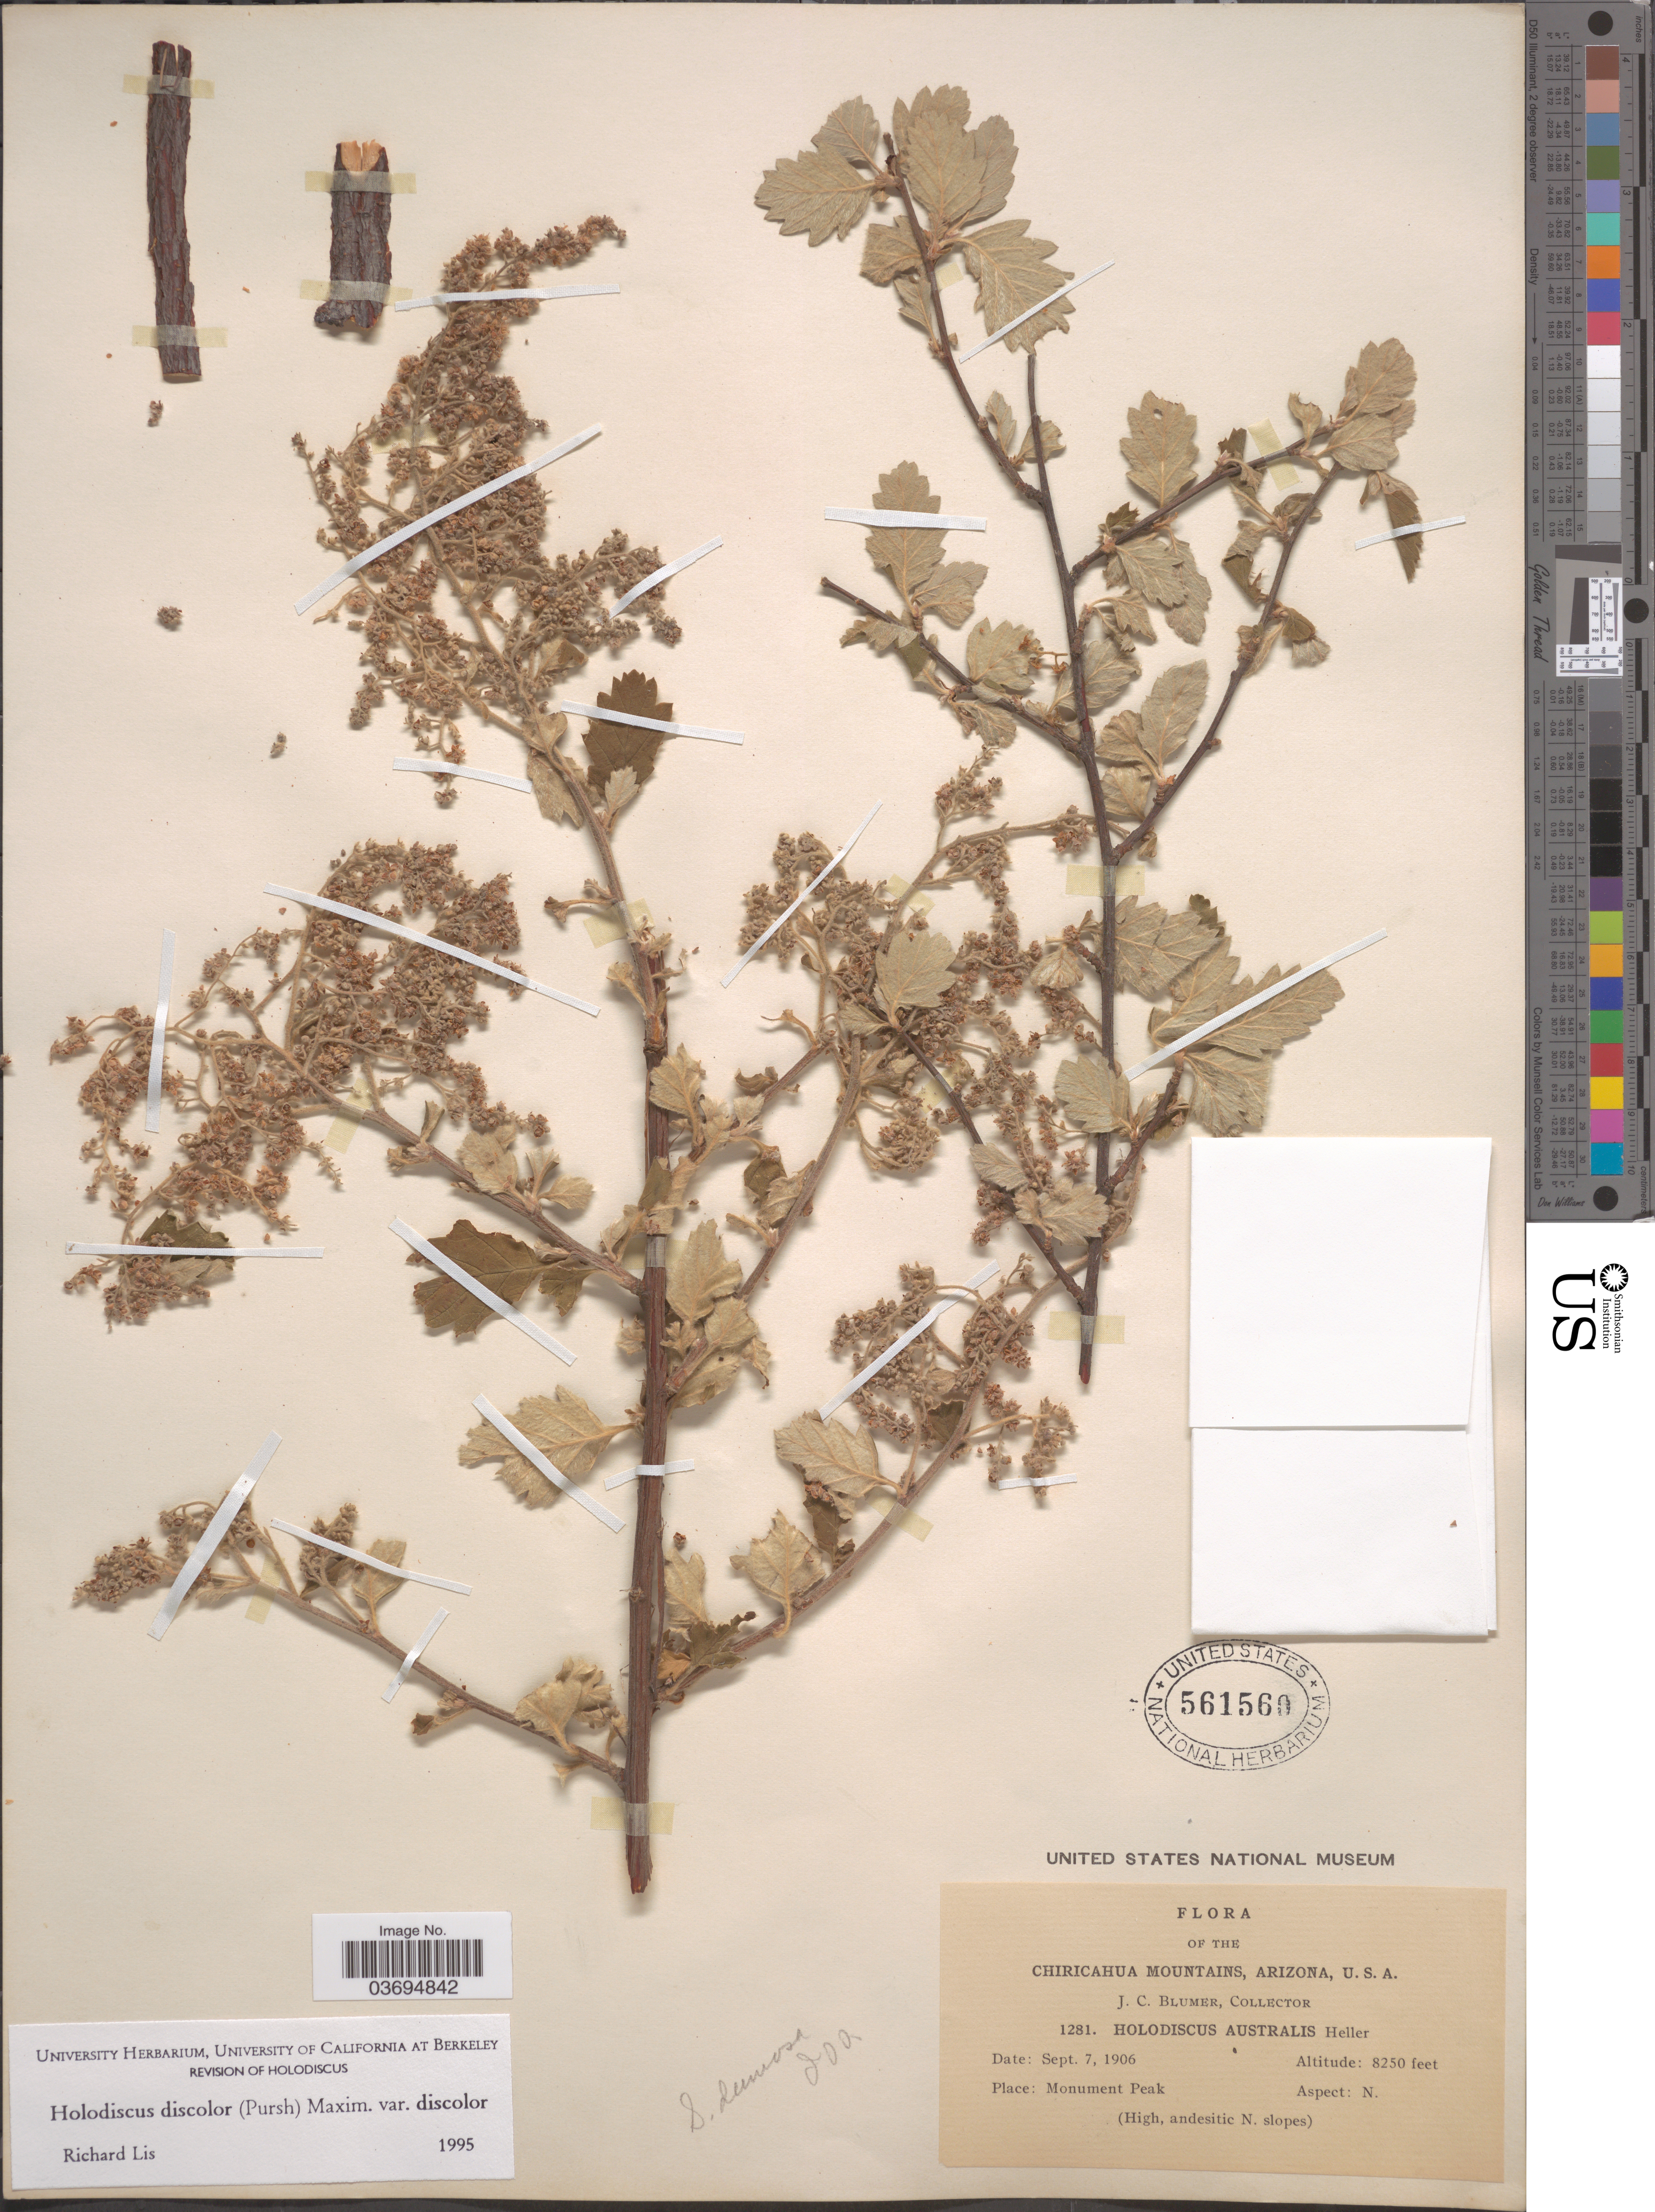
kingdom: Plantae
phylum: Tracheophyta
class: Magnoliopsida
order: Rosales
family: Rosaceae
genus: Holodiscus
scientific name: Holodiscus discolor var. discolor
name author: (Pursh) Maxim.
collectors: J. C. Blumer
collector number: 1281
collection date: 1906-09-07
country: United States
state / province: Arizona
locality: Chiricahua Mountains. Monument Peak (High, andesitic N. slopes).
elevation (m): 2515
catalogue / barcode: US 561560